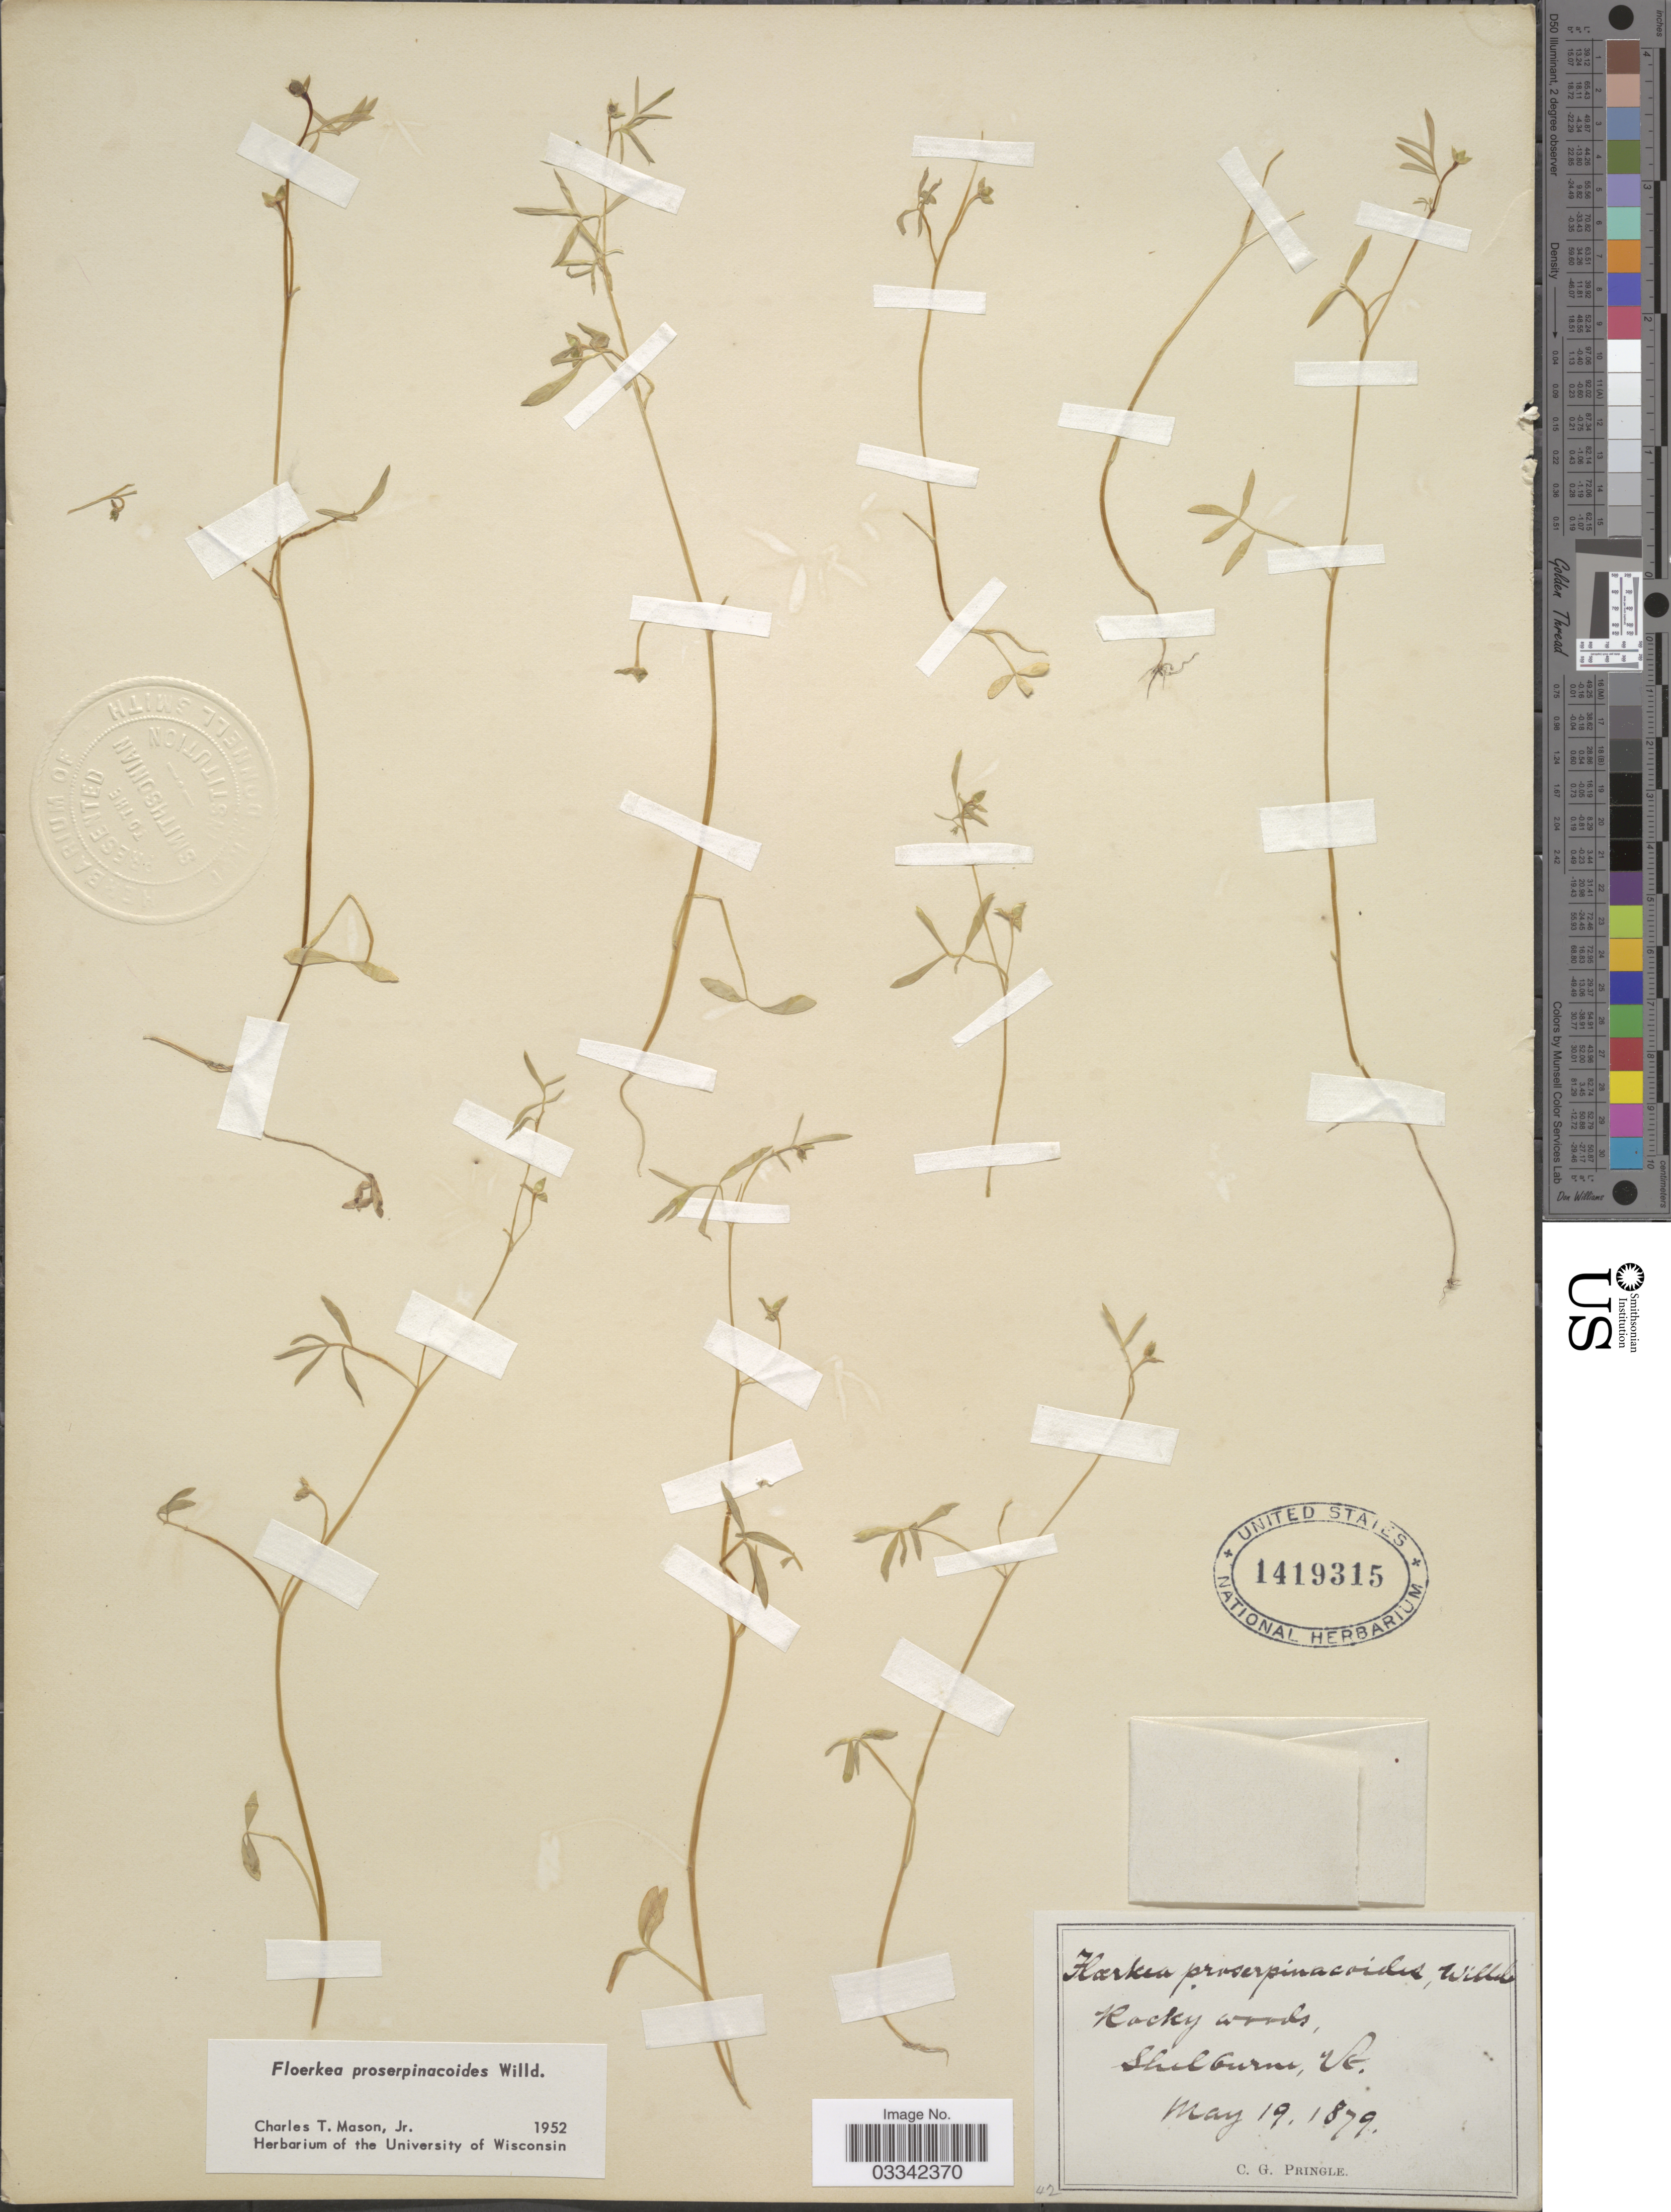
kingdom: Plantae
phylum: Tracheophyta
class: Magnoliopsida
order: Brassicales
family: Limnanthaceae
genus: Floerkea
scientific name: Floerkea proserpinacoides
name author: Willd.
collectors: C. G. Pringle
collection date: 1879-05-19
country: United States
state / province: Vermont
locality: Shelburne.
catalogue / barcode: US 1419315